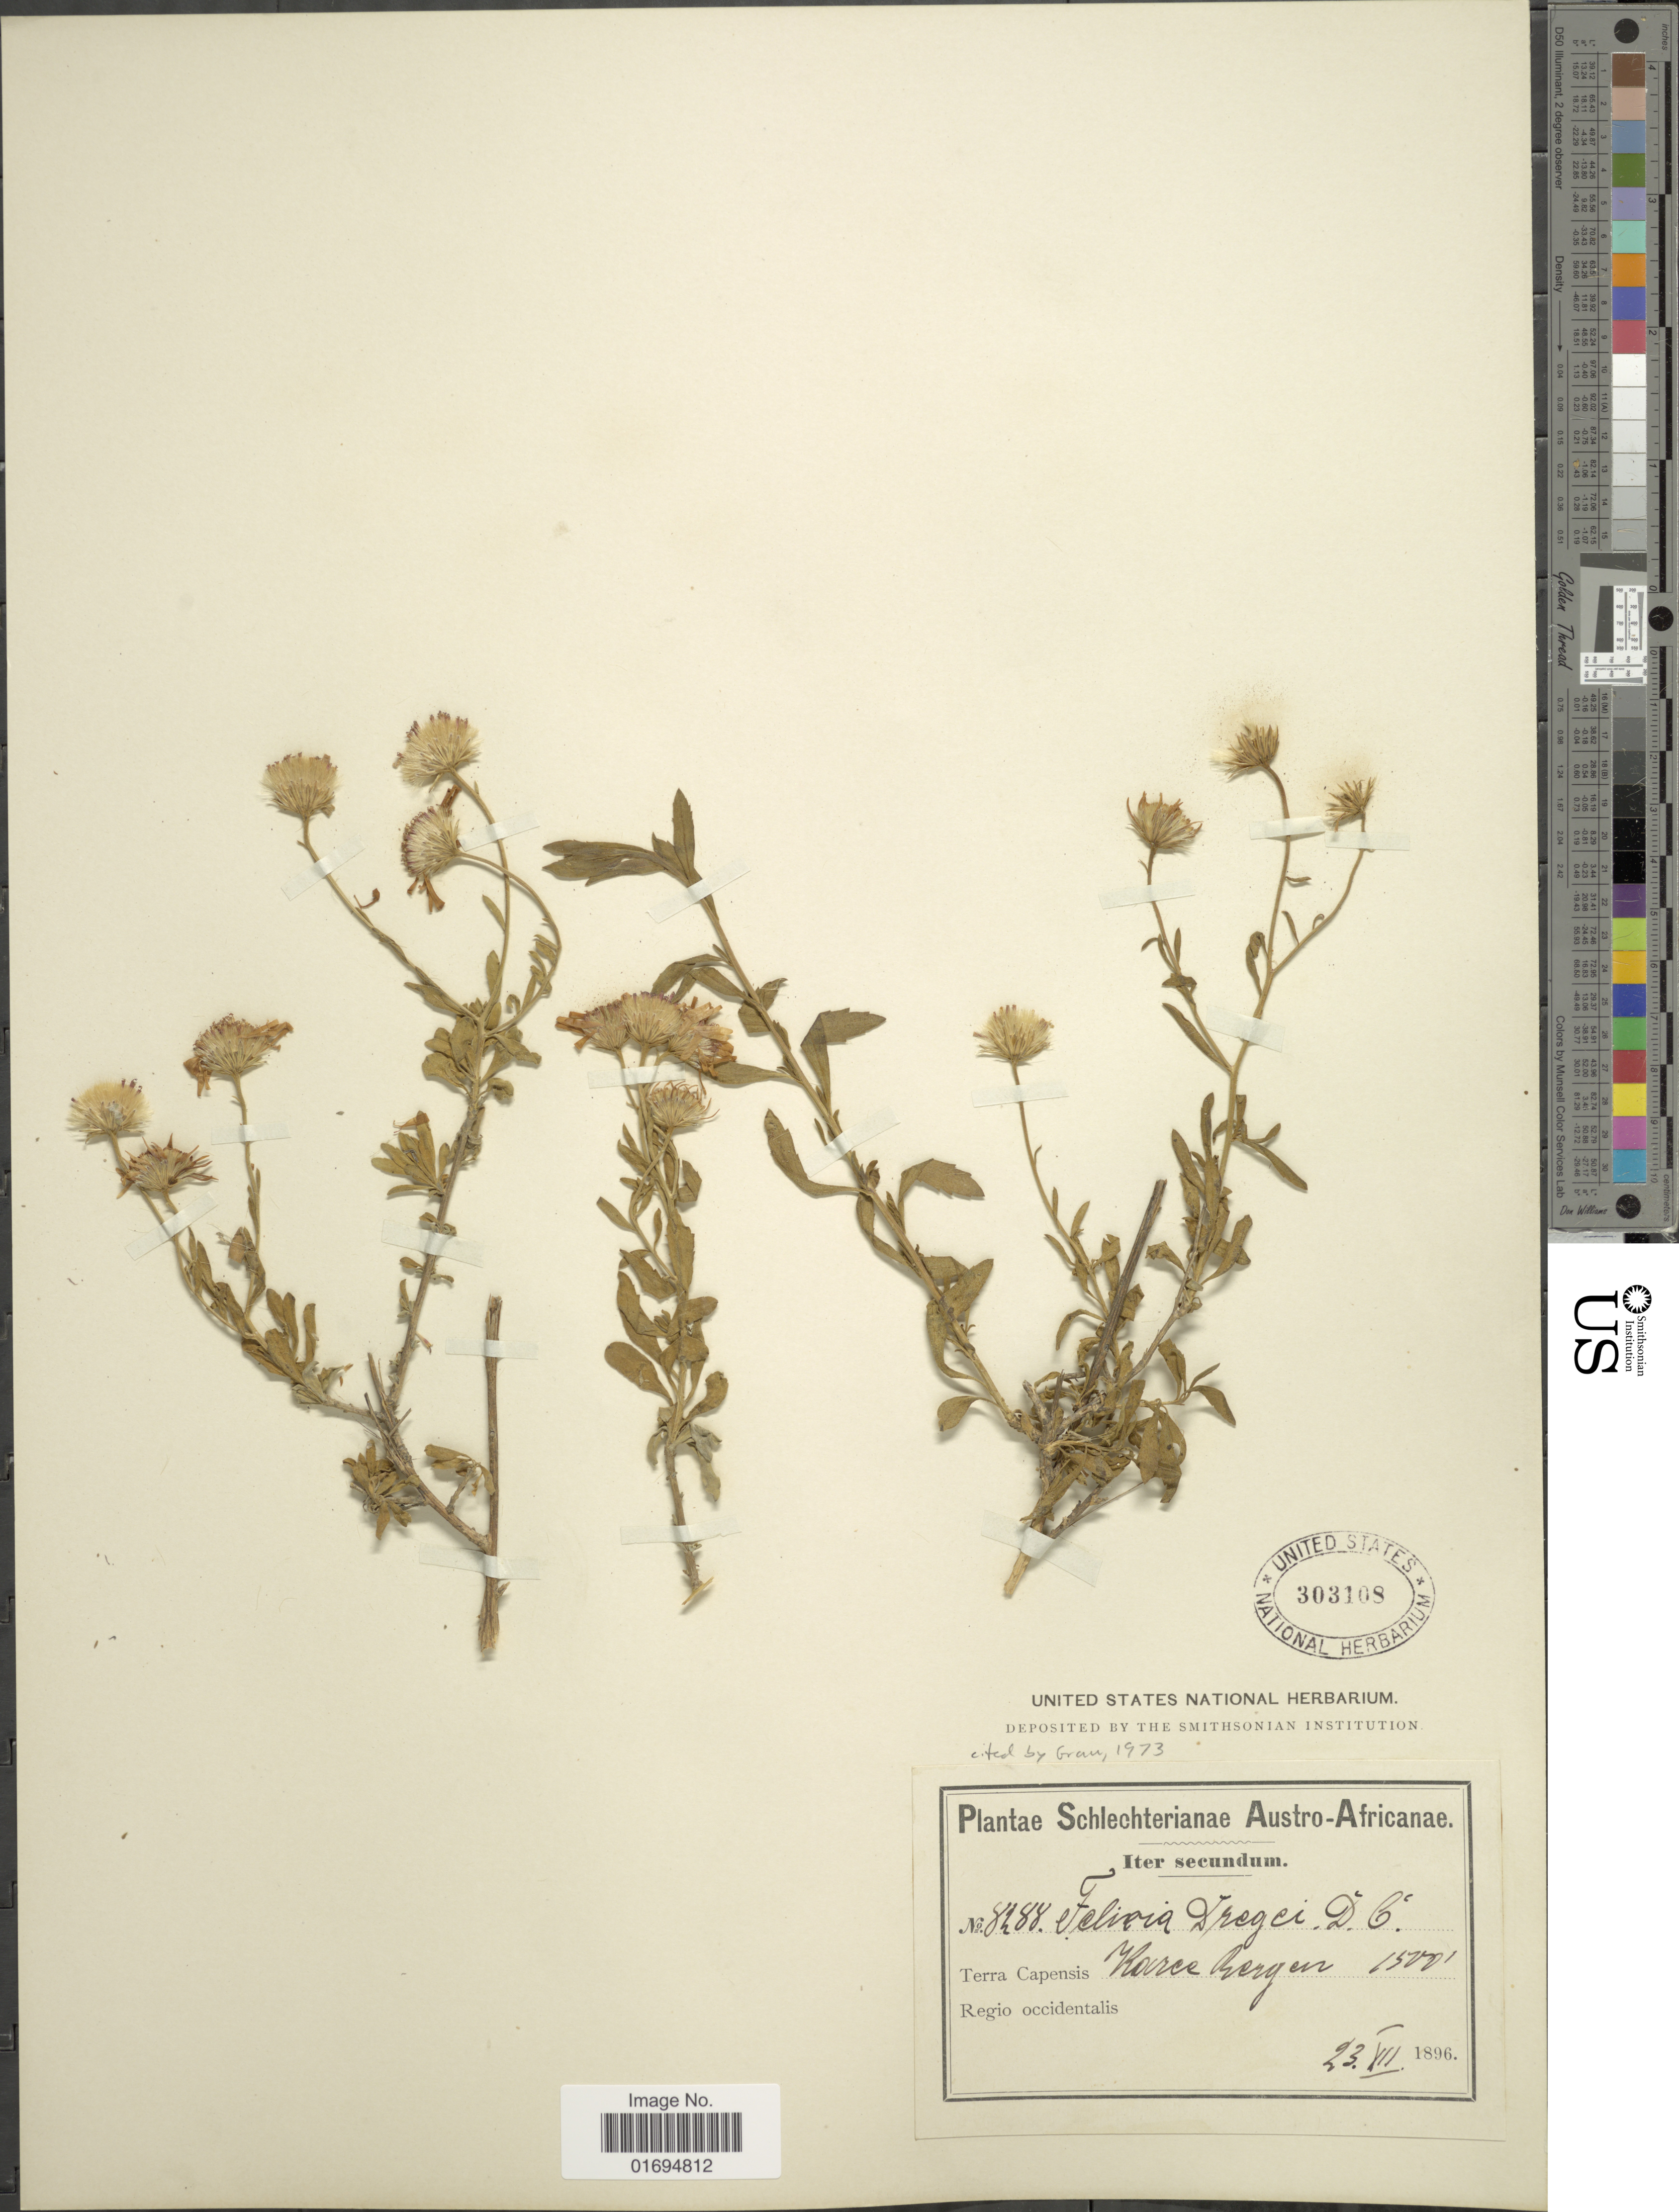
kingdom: Plantae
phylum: Tracheophyta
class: Magnoliopsida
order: Asterales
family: Asteraceae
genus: Felicia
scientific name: Felicia dregei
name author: DC.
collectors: Schlechter, --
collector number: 8288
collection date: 1896-07-23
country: South Africa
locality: Austro-Africanae, Terra Capensis, Horce Bergen, Regio occidentalis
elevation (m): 457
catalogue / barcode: US 303108